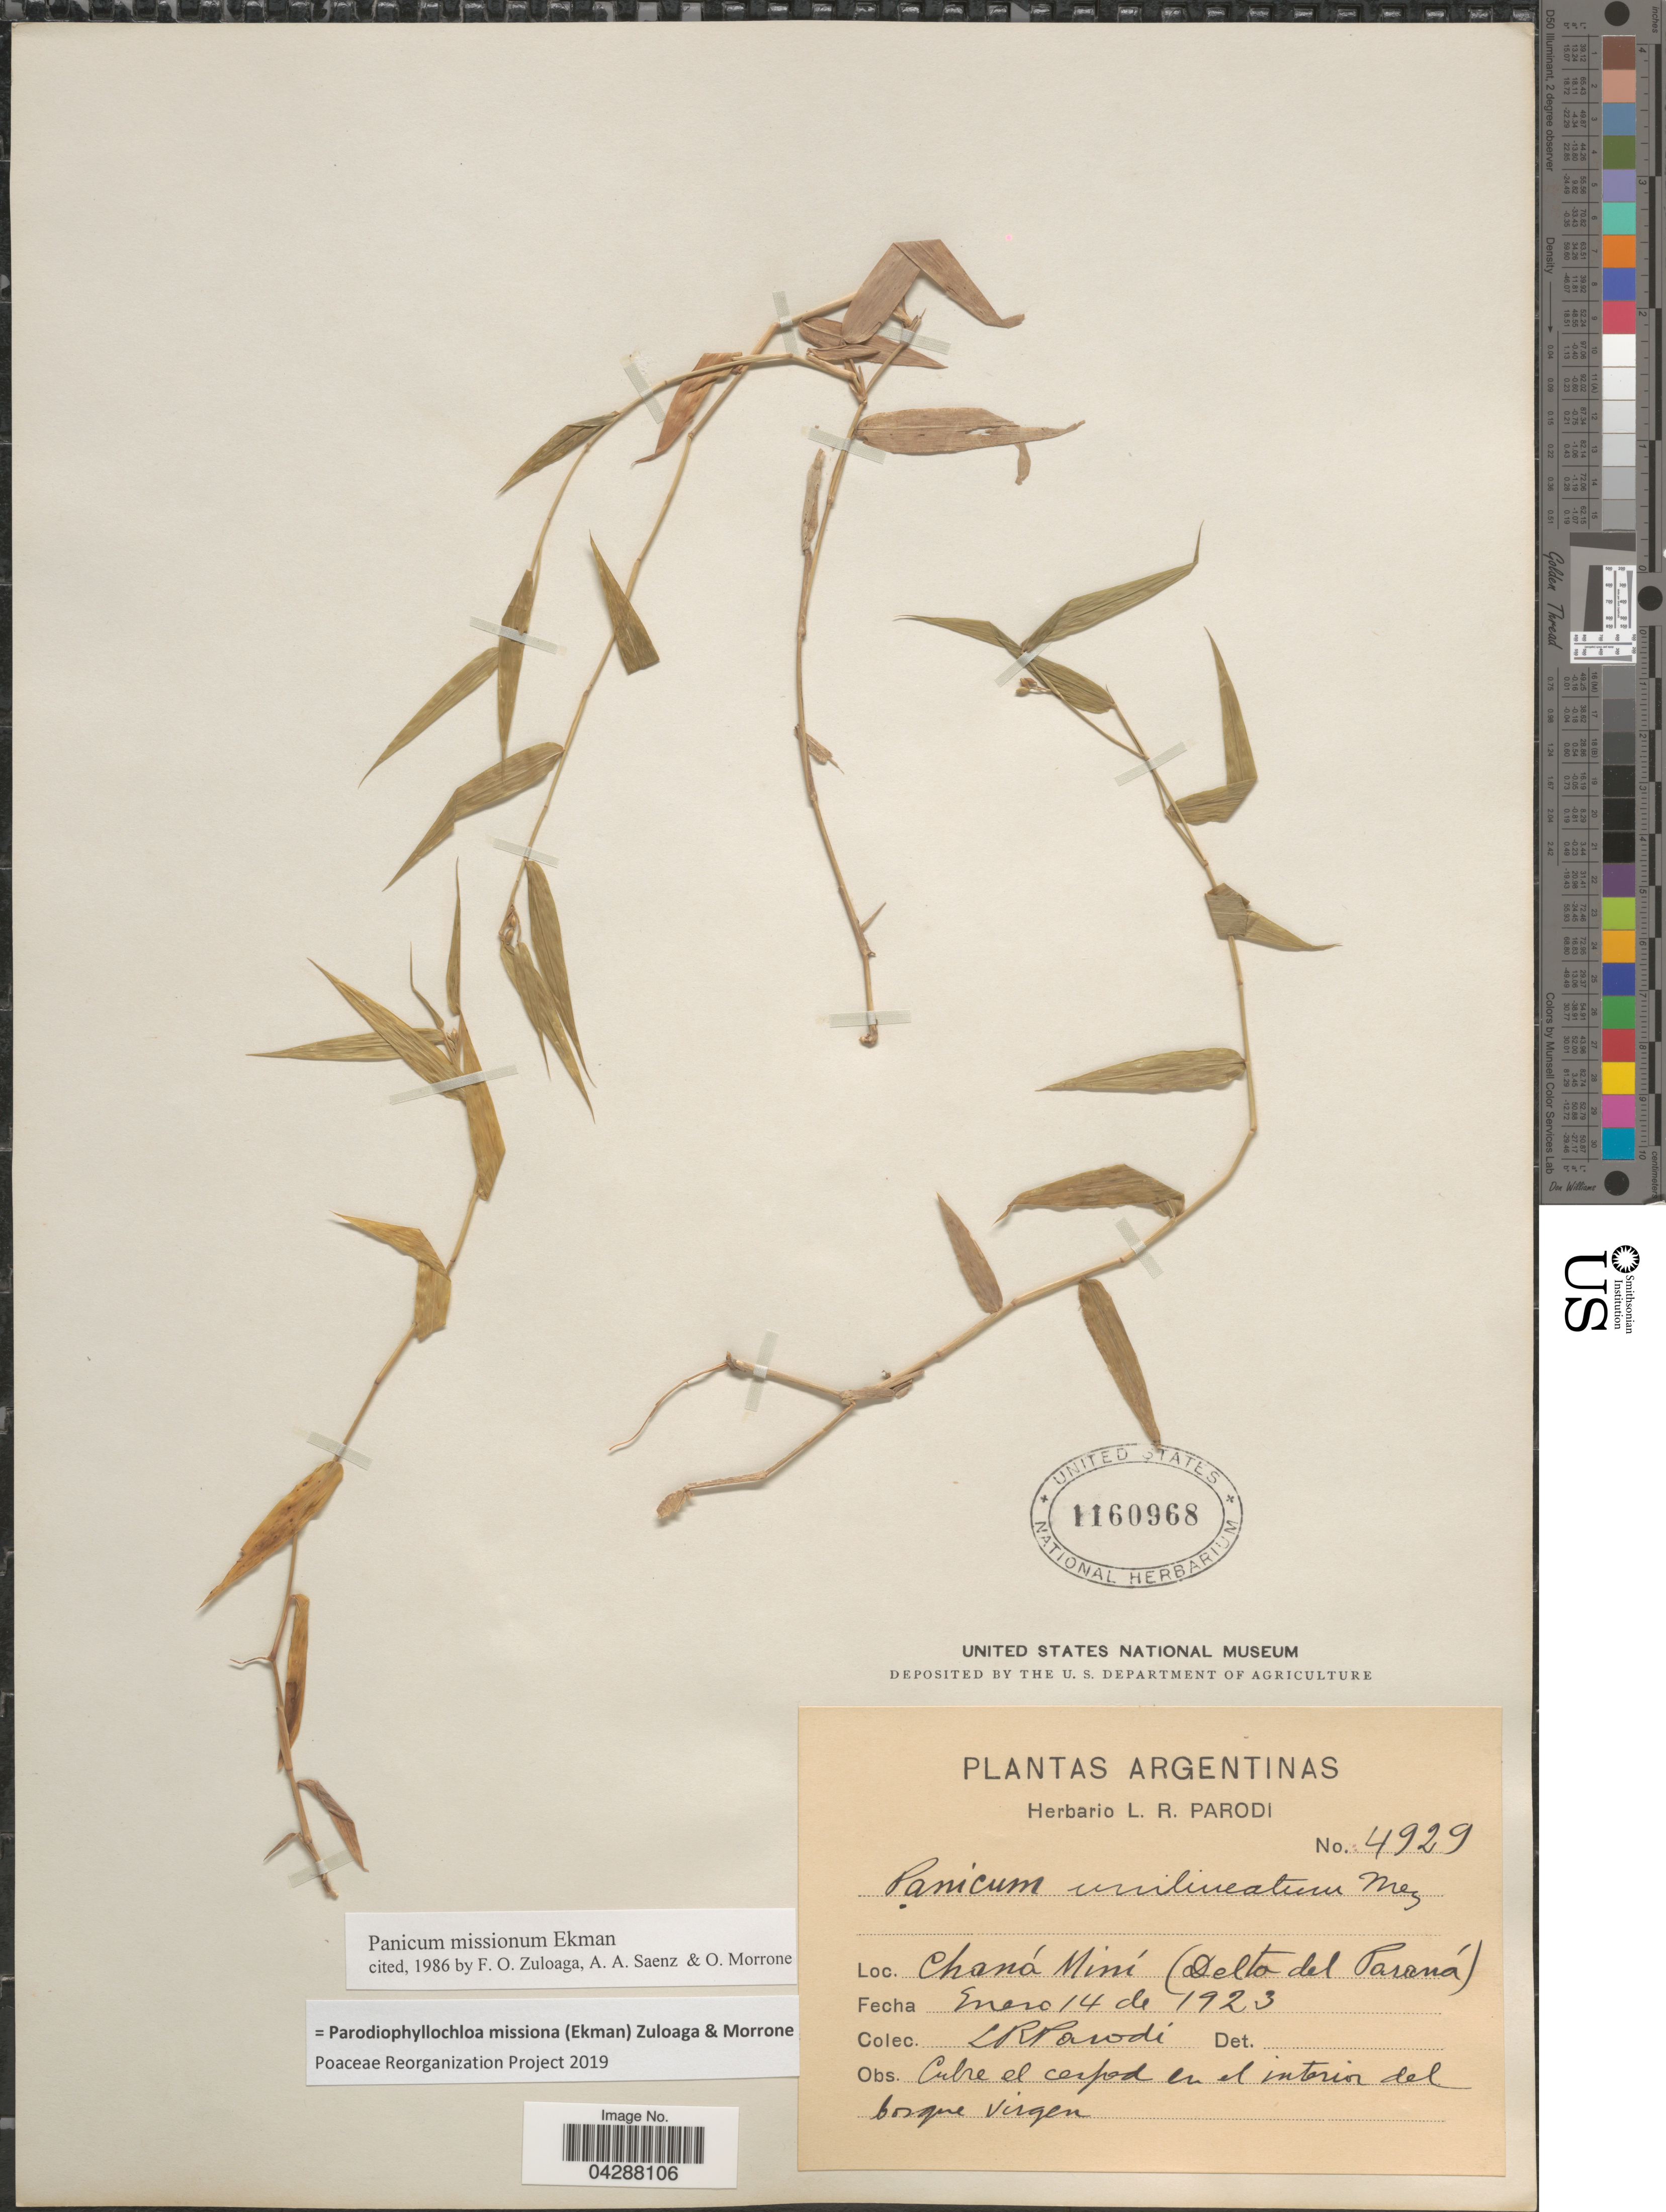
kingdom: Plantae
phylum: Tracheophyta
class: Liliopsida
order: Poales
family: Poaceae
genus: Parodiophyllochloa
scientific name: Parodiophyllochloa missiona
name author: (Ekman) Zuloaga & Morrone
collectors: L. R. Parodi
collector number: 4929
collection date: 1923-01-14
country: Argentina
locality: Chaná Miní (Delta del Paraná). Cubre el césped en el interior del bosque Virgen.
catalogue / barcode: US 1160968